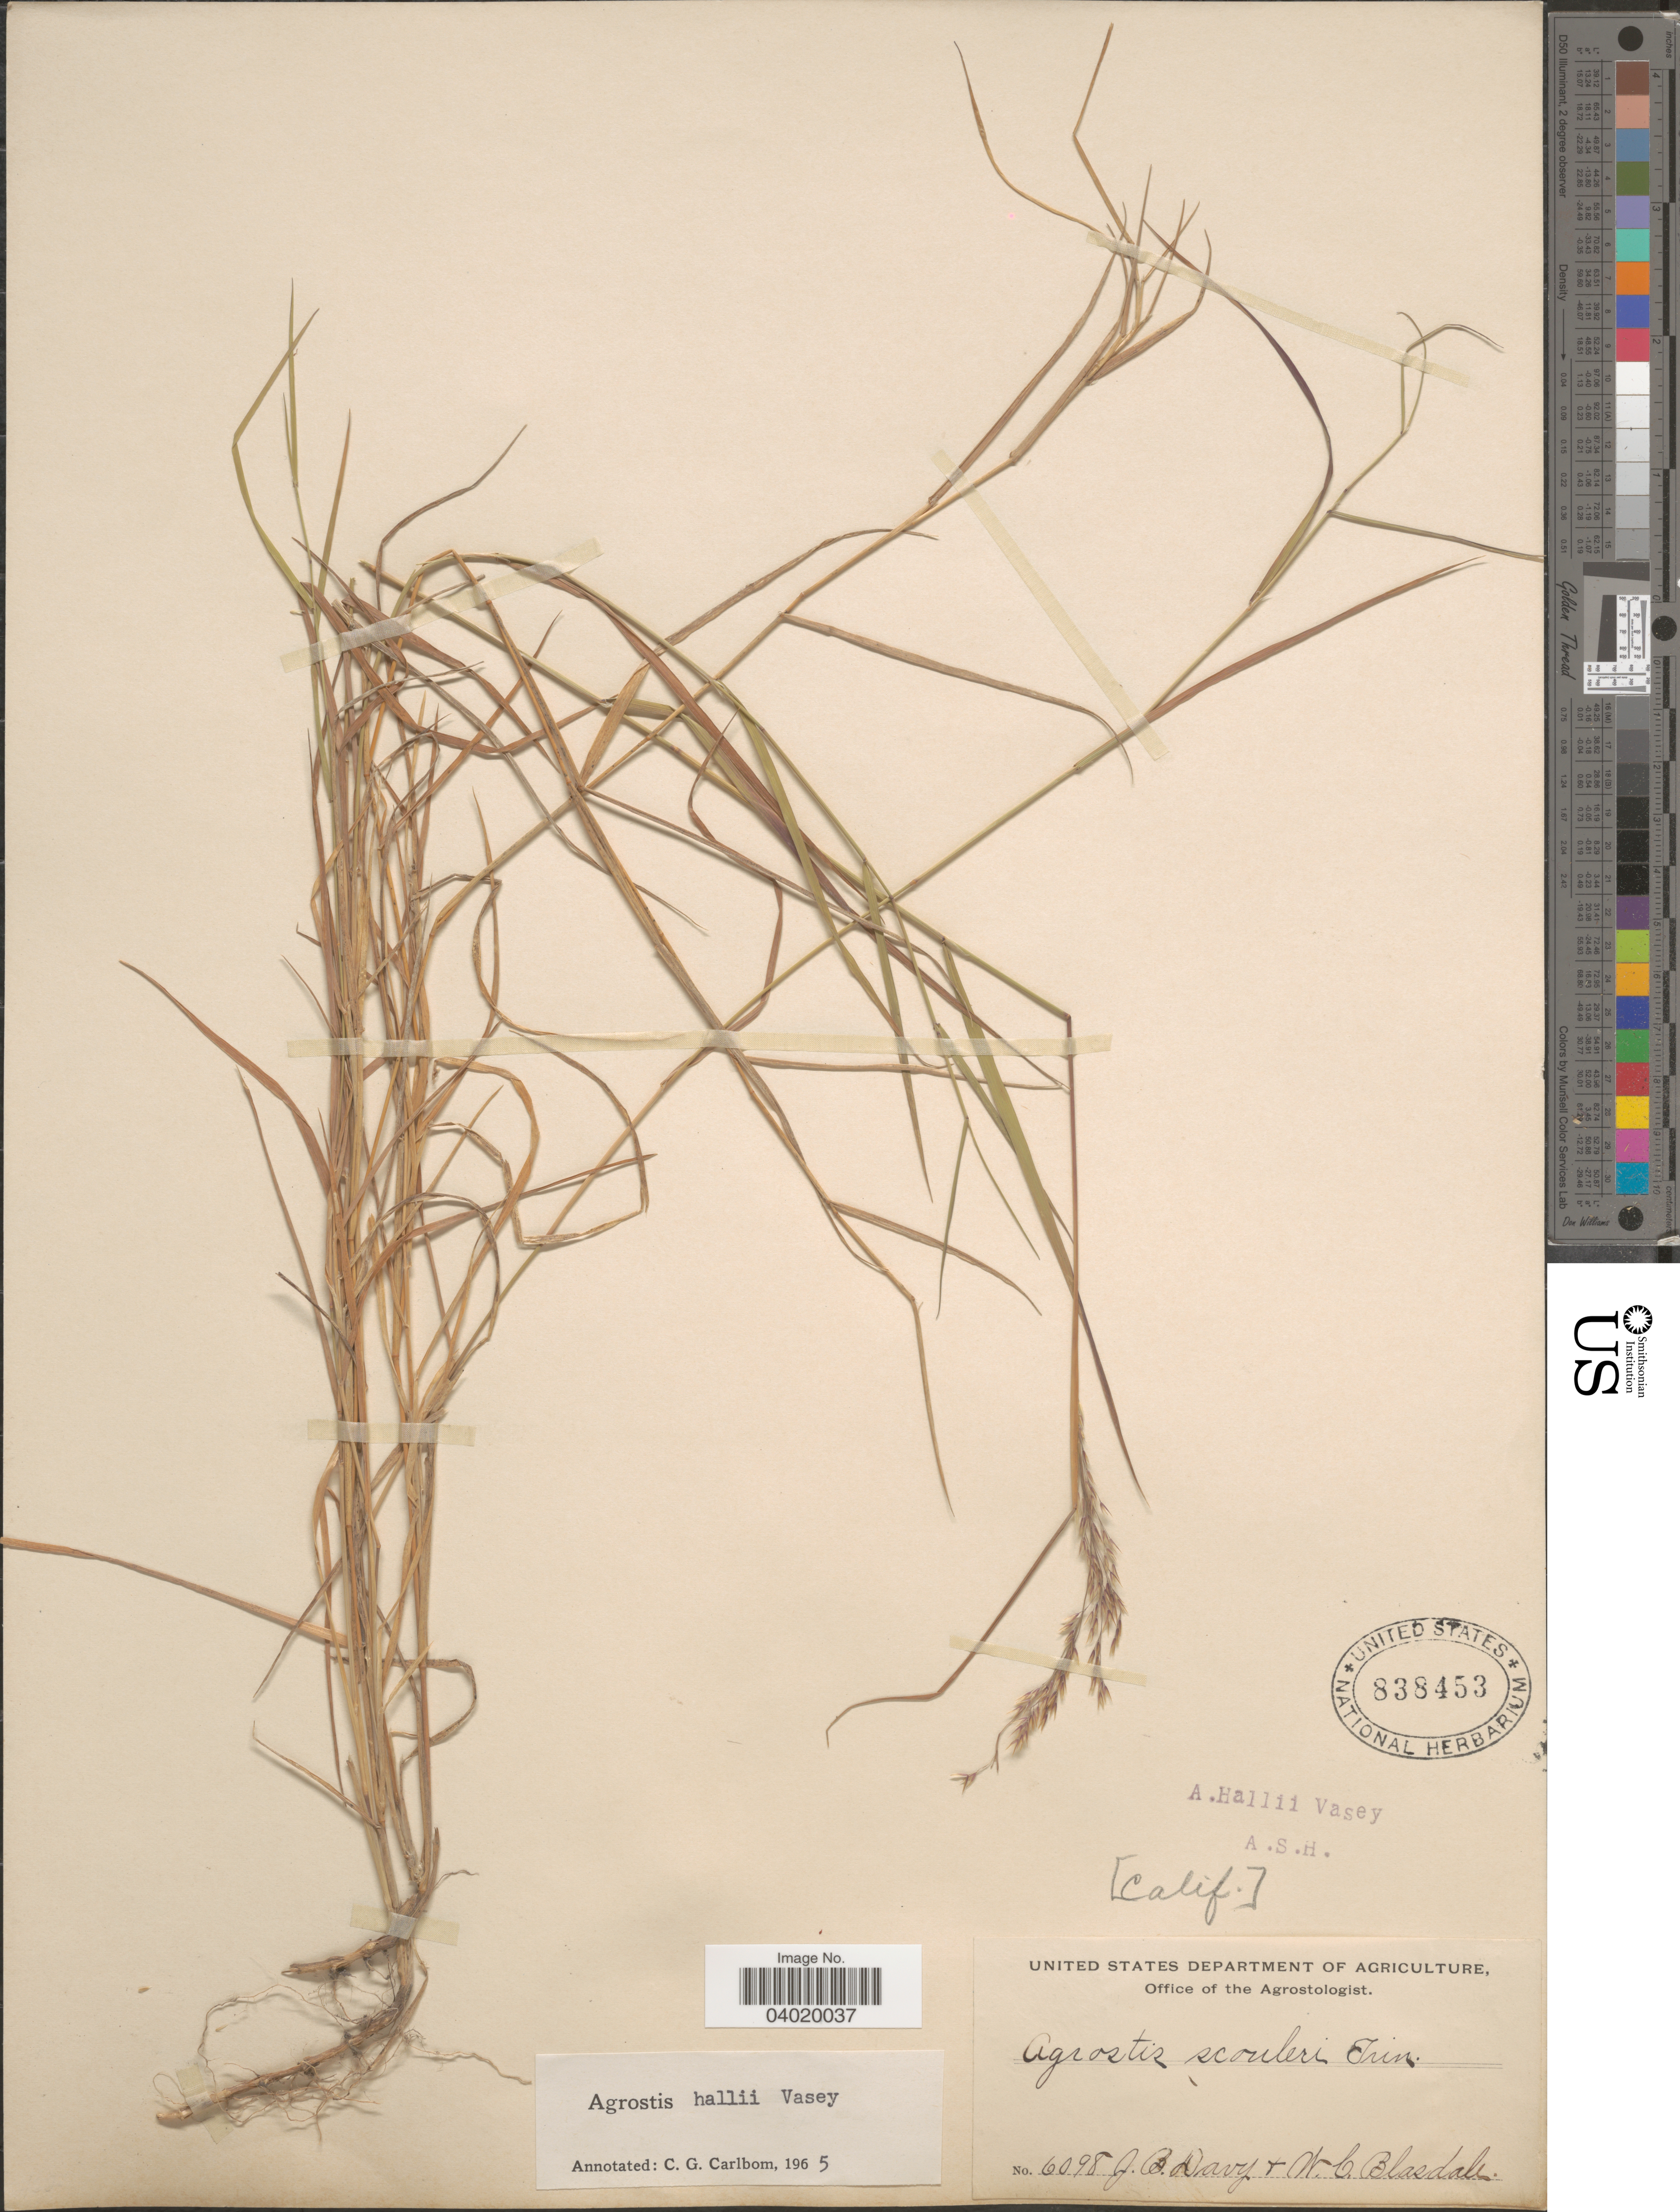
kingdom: Plantae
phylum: Tracheophyta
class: Liliopsida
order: Poales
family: Poaceae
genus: Agrostis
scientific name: Agrostis hallii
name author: Vasey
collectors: J. Burtt Davy & W. Blasdale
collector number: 6098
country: United States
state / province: California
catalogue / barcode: US 838453